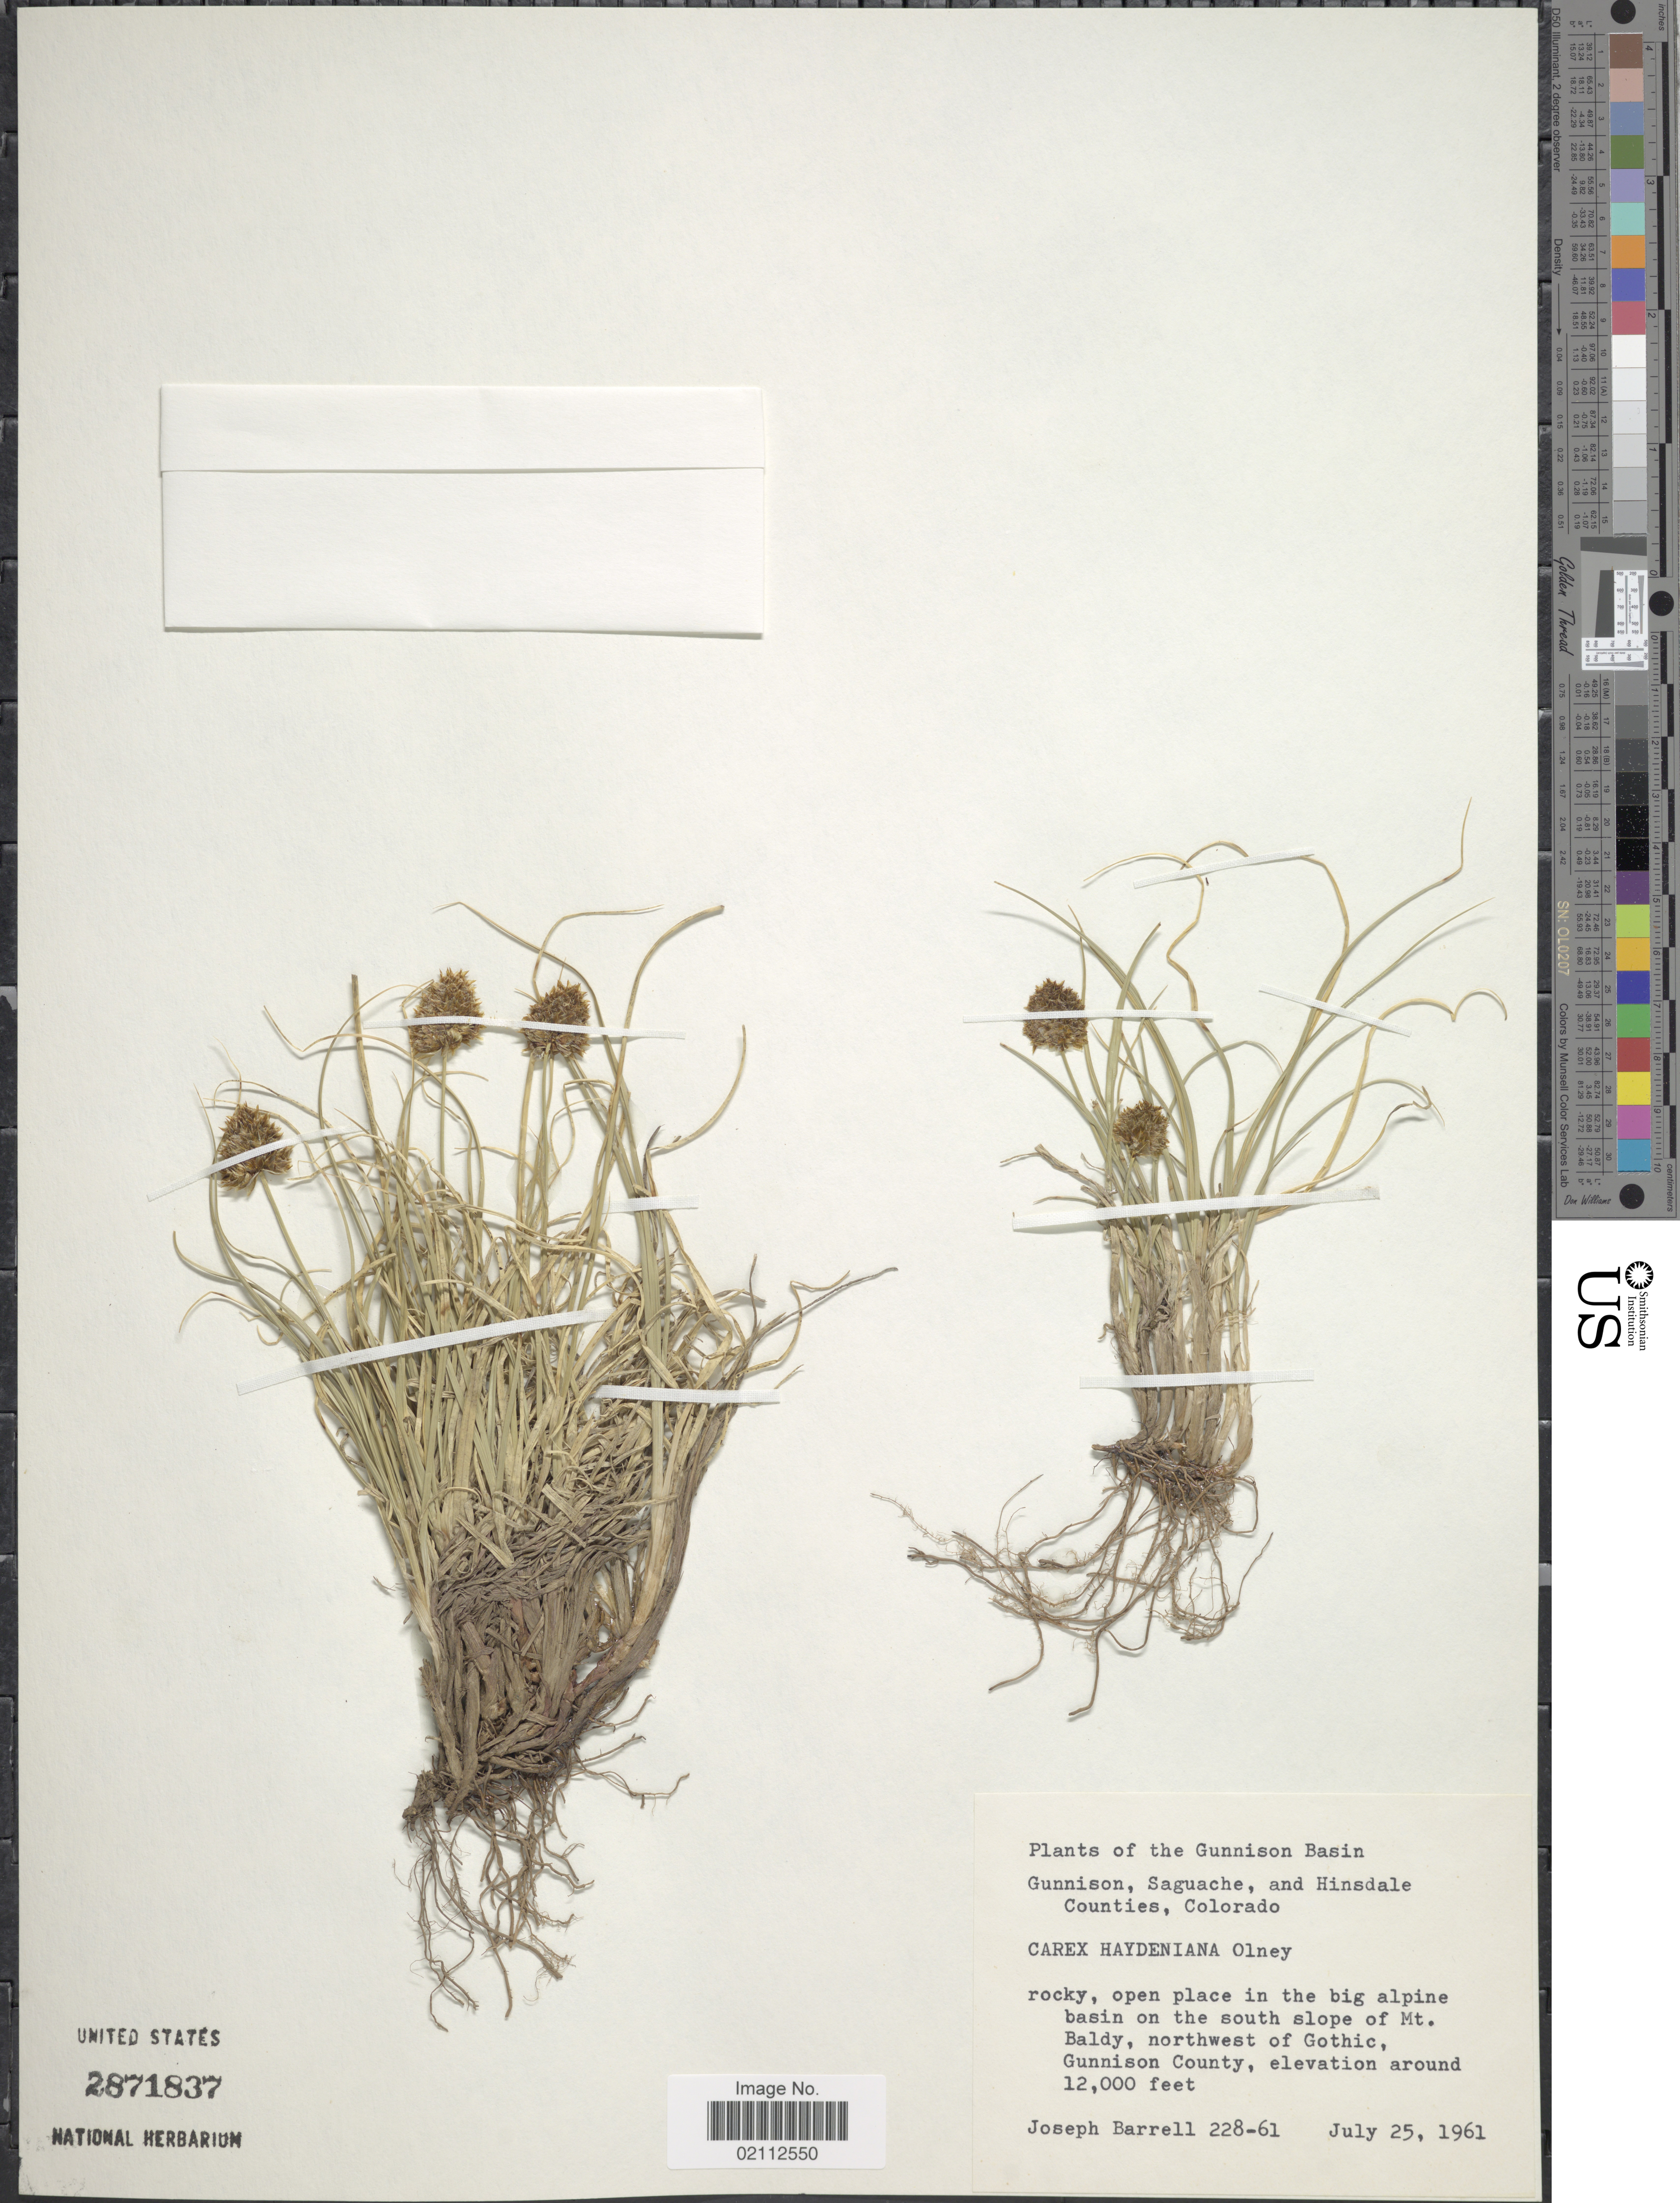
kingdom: Plantae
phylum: Tracheophyta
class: Liliopsida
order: Poales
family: Cyperaceae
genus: Carex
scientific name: Carex haydeniana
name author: Olney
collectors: J. Barrell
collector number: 228-61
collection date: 1961-07-25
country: United States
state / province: Colorado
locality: The Gunnison Basin, Gunnison, Saguache, and Hinsdale Counties, big alpine basin on the south slope of Mt. Baldy, northwest of Gothic, Gunnison County.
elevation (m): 3658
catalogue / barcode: US 2871837